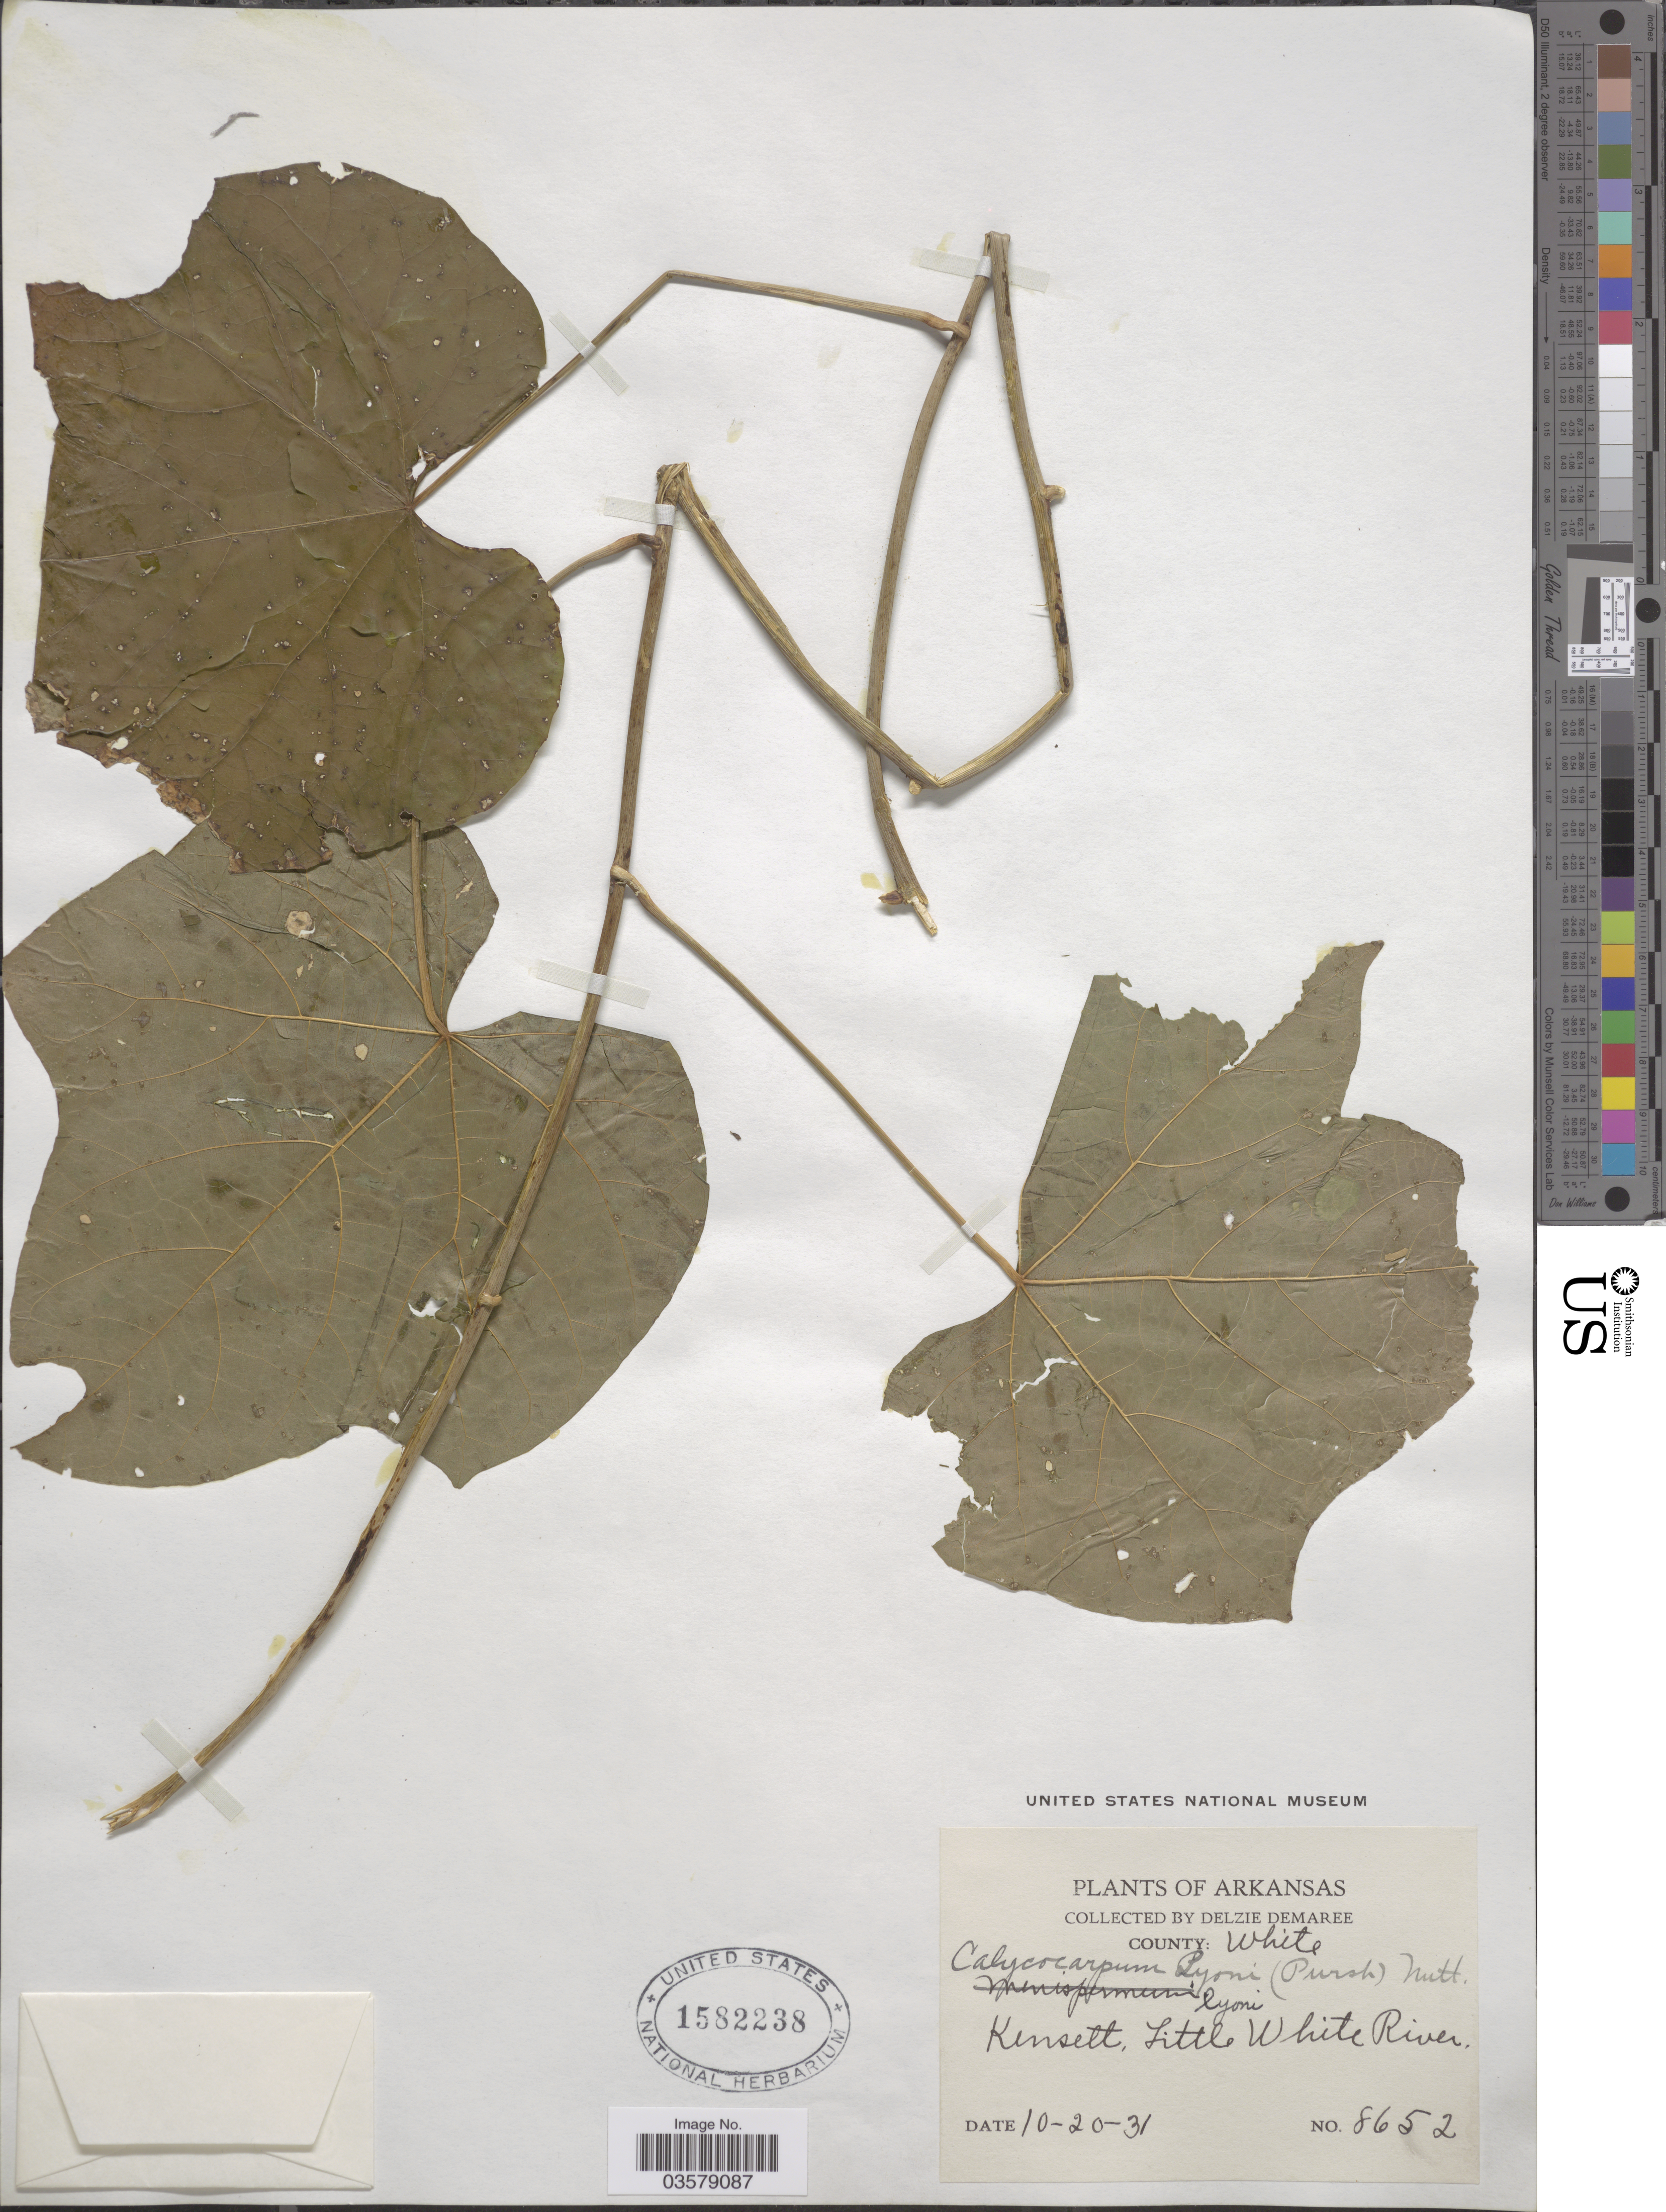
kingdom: Plantae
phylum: Tracheophyta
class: Magnoliopsida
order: Ranunculales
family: Menispermaceae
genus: Calycocarpum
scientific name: Calycocarpum lyonii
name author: (Pursh) A. Gray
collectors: D. Demaree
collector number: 8652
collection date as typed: Transcribed d/m/y: 20/10/31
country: United States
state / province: Arkansas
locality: County: White. Kensett, Little White River.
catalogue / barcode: US 1582238